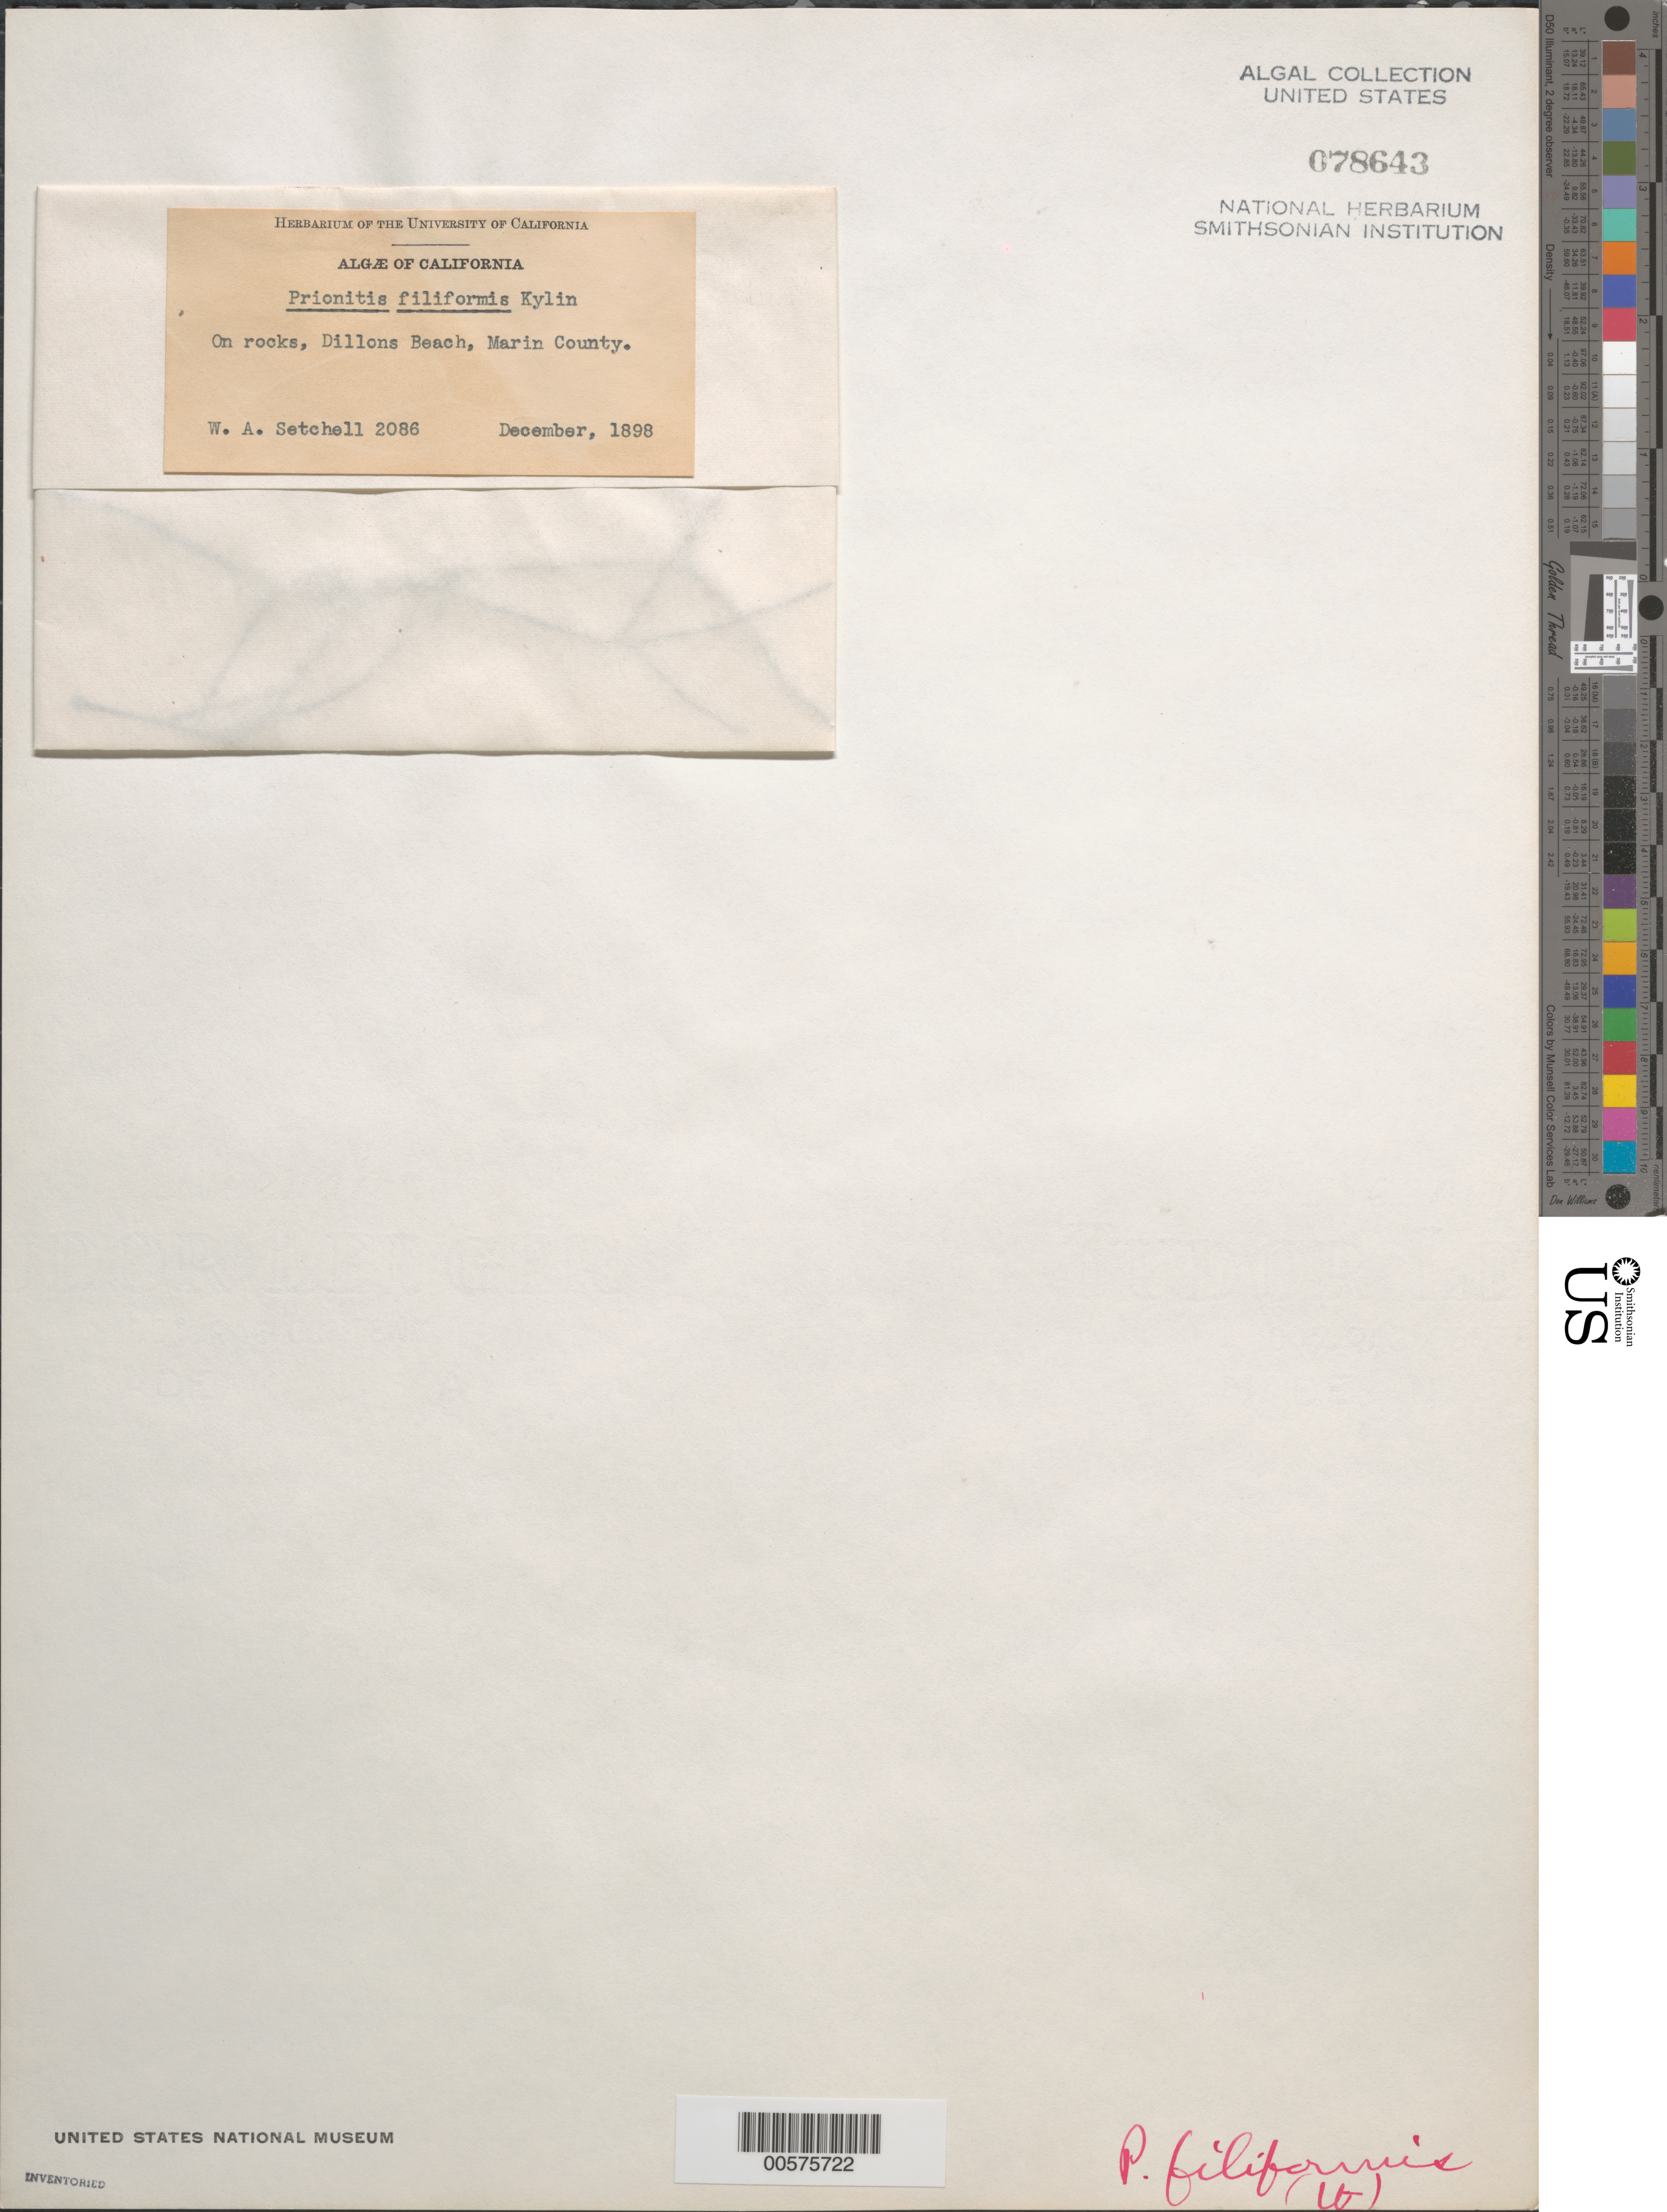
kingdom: Plantae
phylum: Rhodophyta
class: Florideophyceae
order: Halymeniales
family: Halymeniaceae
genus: Prionitis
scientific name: Prionitis filiformis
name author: Kylin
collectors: W. Setchell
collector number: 2086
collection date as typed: Dec 1898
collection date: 1898-12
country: United States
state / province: California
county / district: Marin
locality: Dillons Beach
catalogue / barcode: US 78643